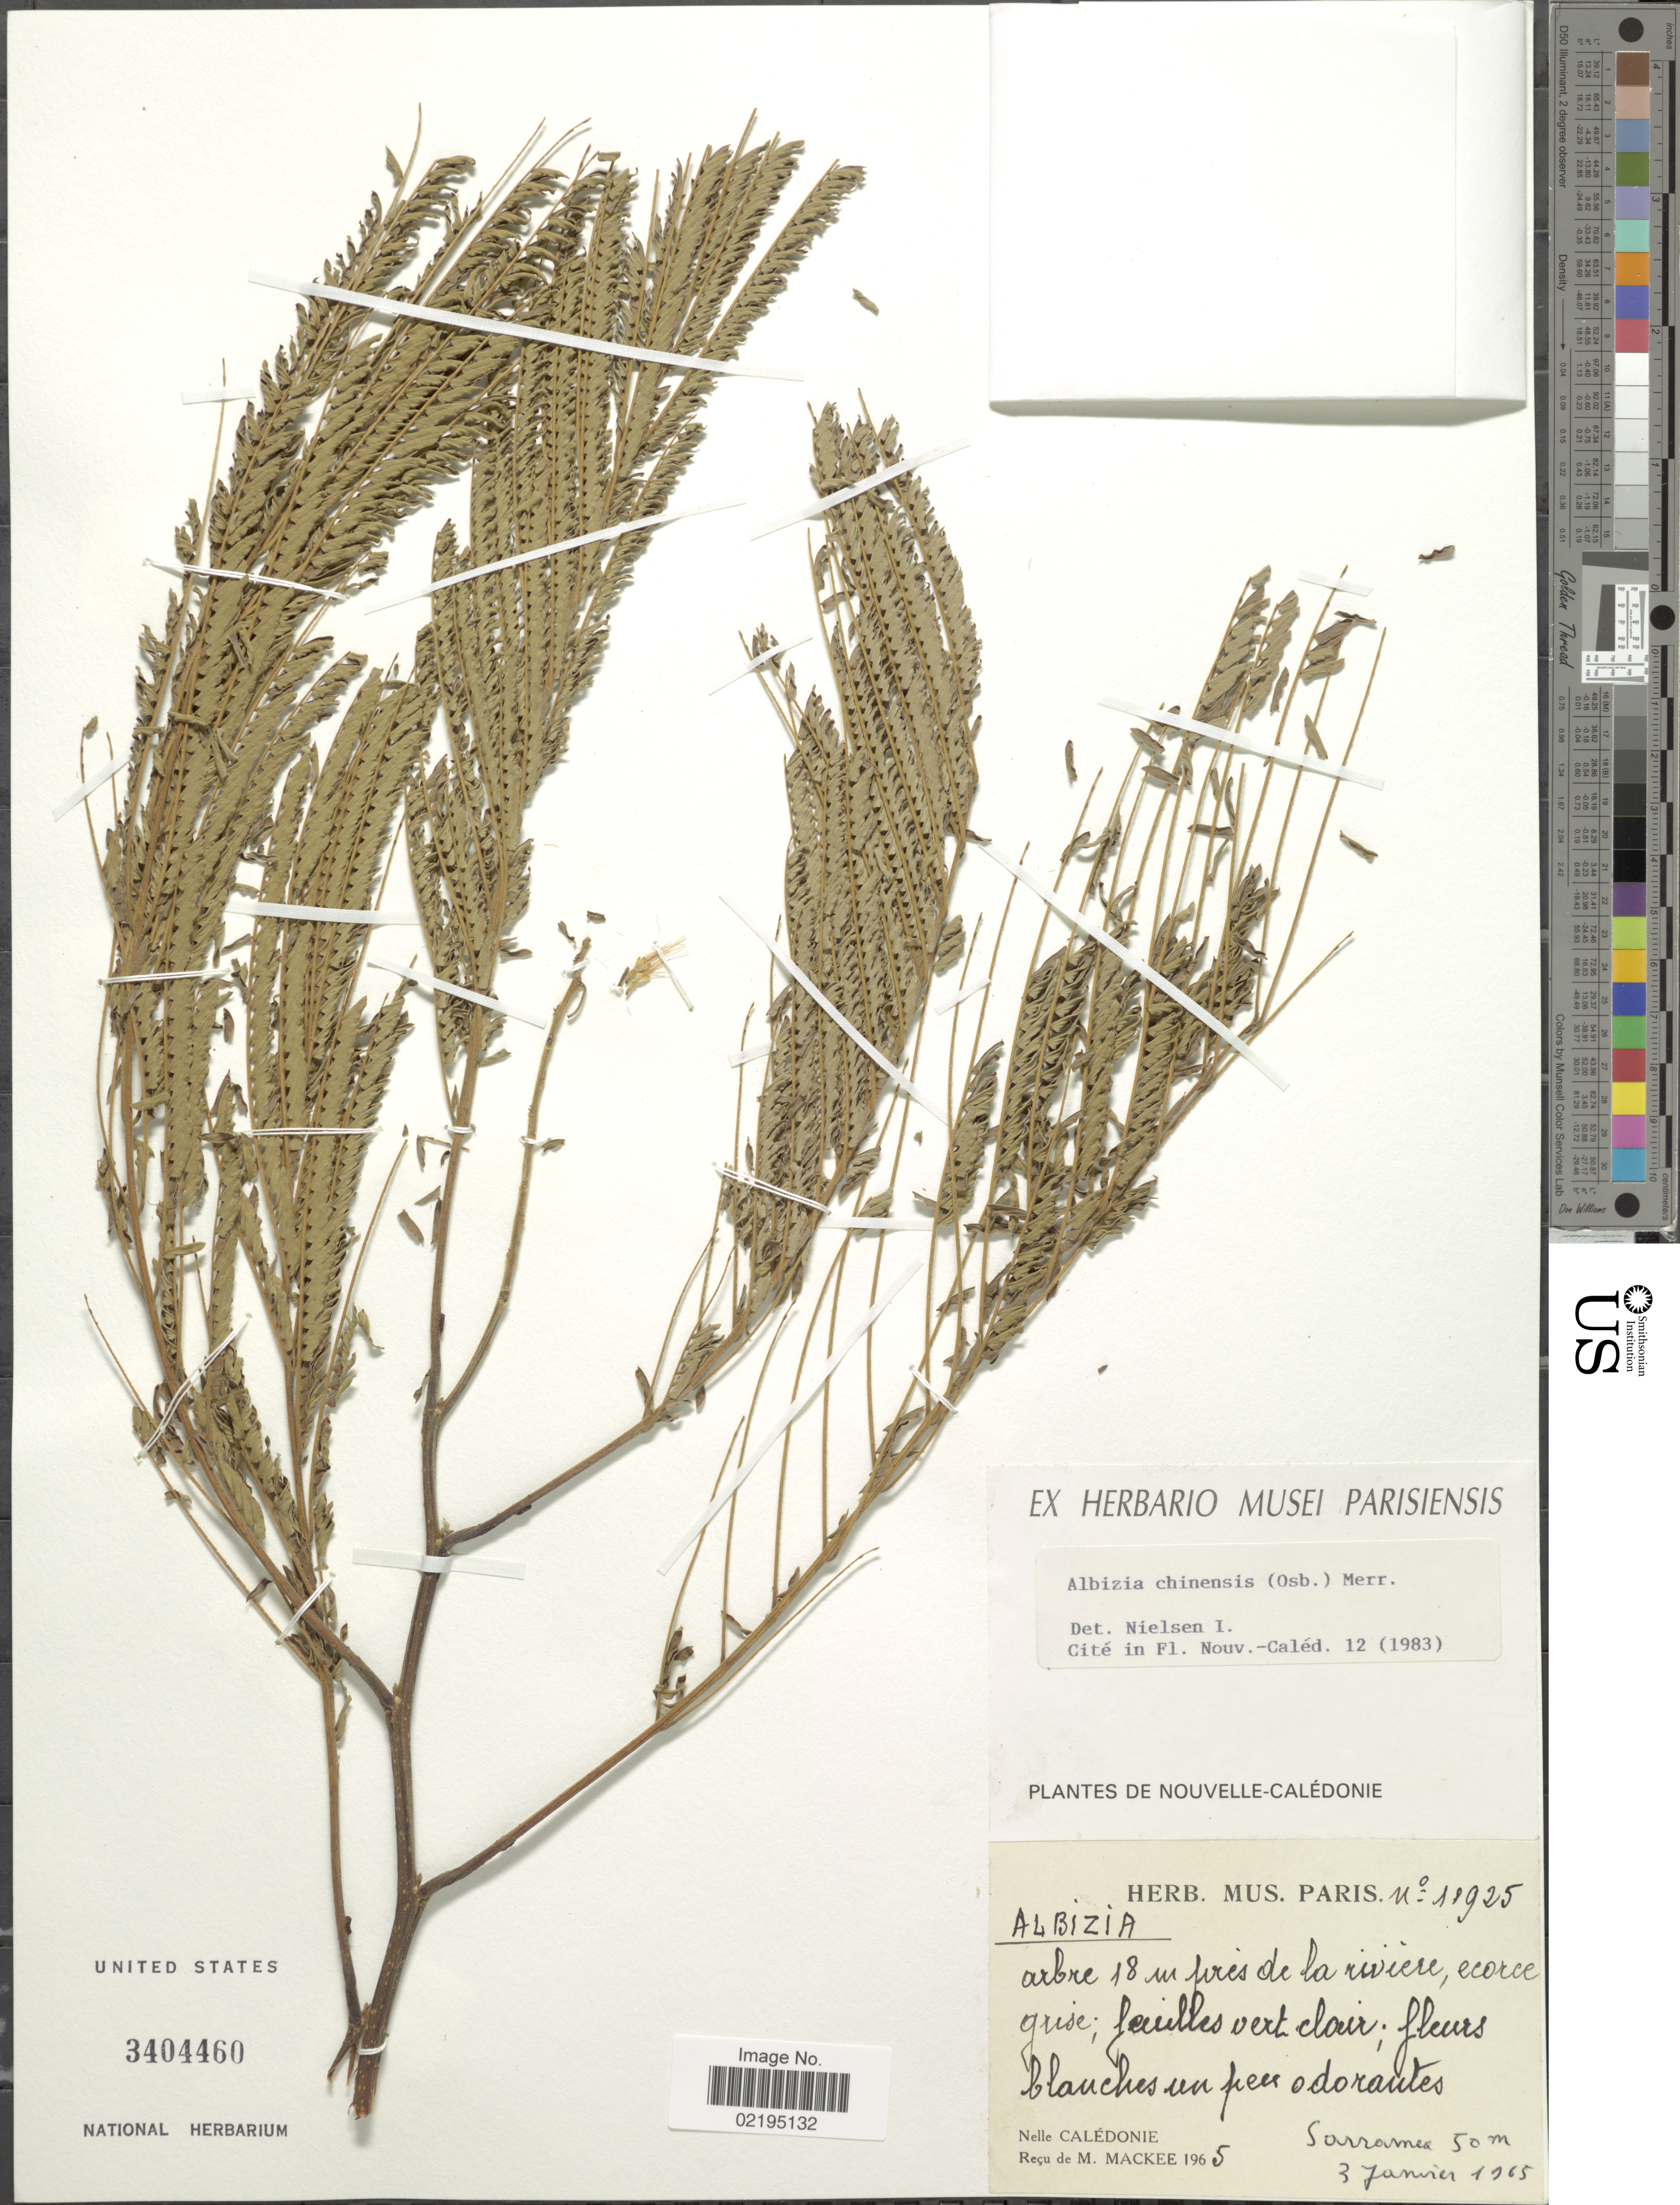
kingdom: Plantae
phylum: Tracheophyta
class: Magnoliopsida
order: Fabales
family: Fabaceae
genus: Albizia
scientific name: Albizia chinensis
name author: (Osbeck) Merr.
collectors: M. Mackee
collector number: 10925*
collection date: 1965-01-03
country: New Caledonia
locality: Nelle Caledonie, Sarravnea. [interpreted]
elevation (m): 50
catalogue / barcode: US 3404460